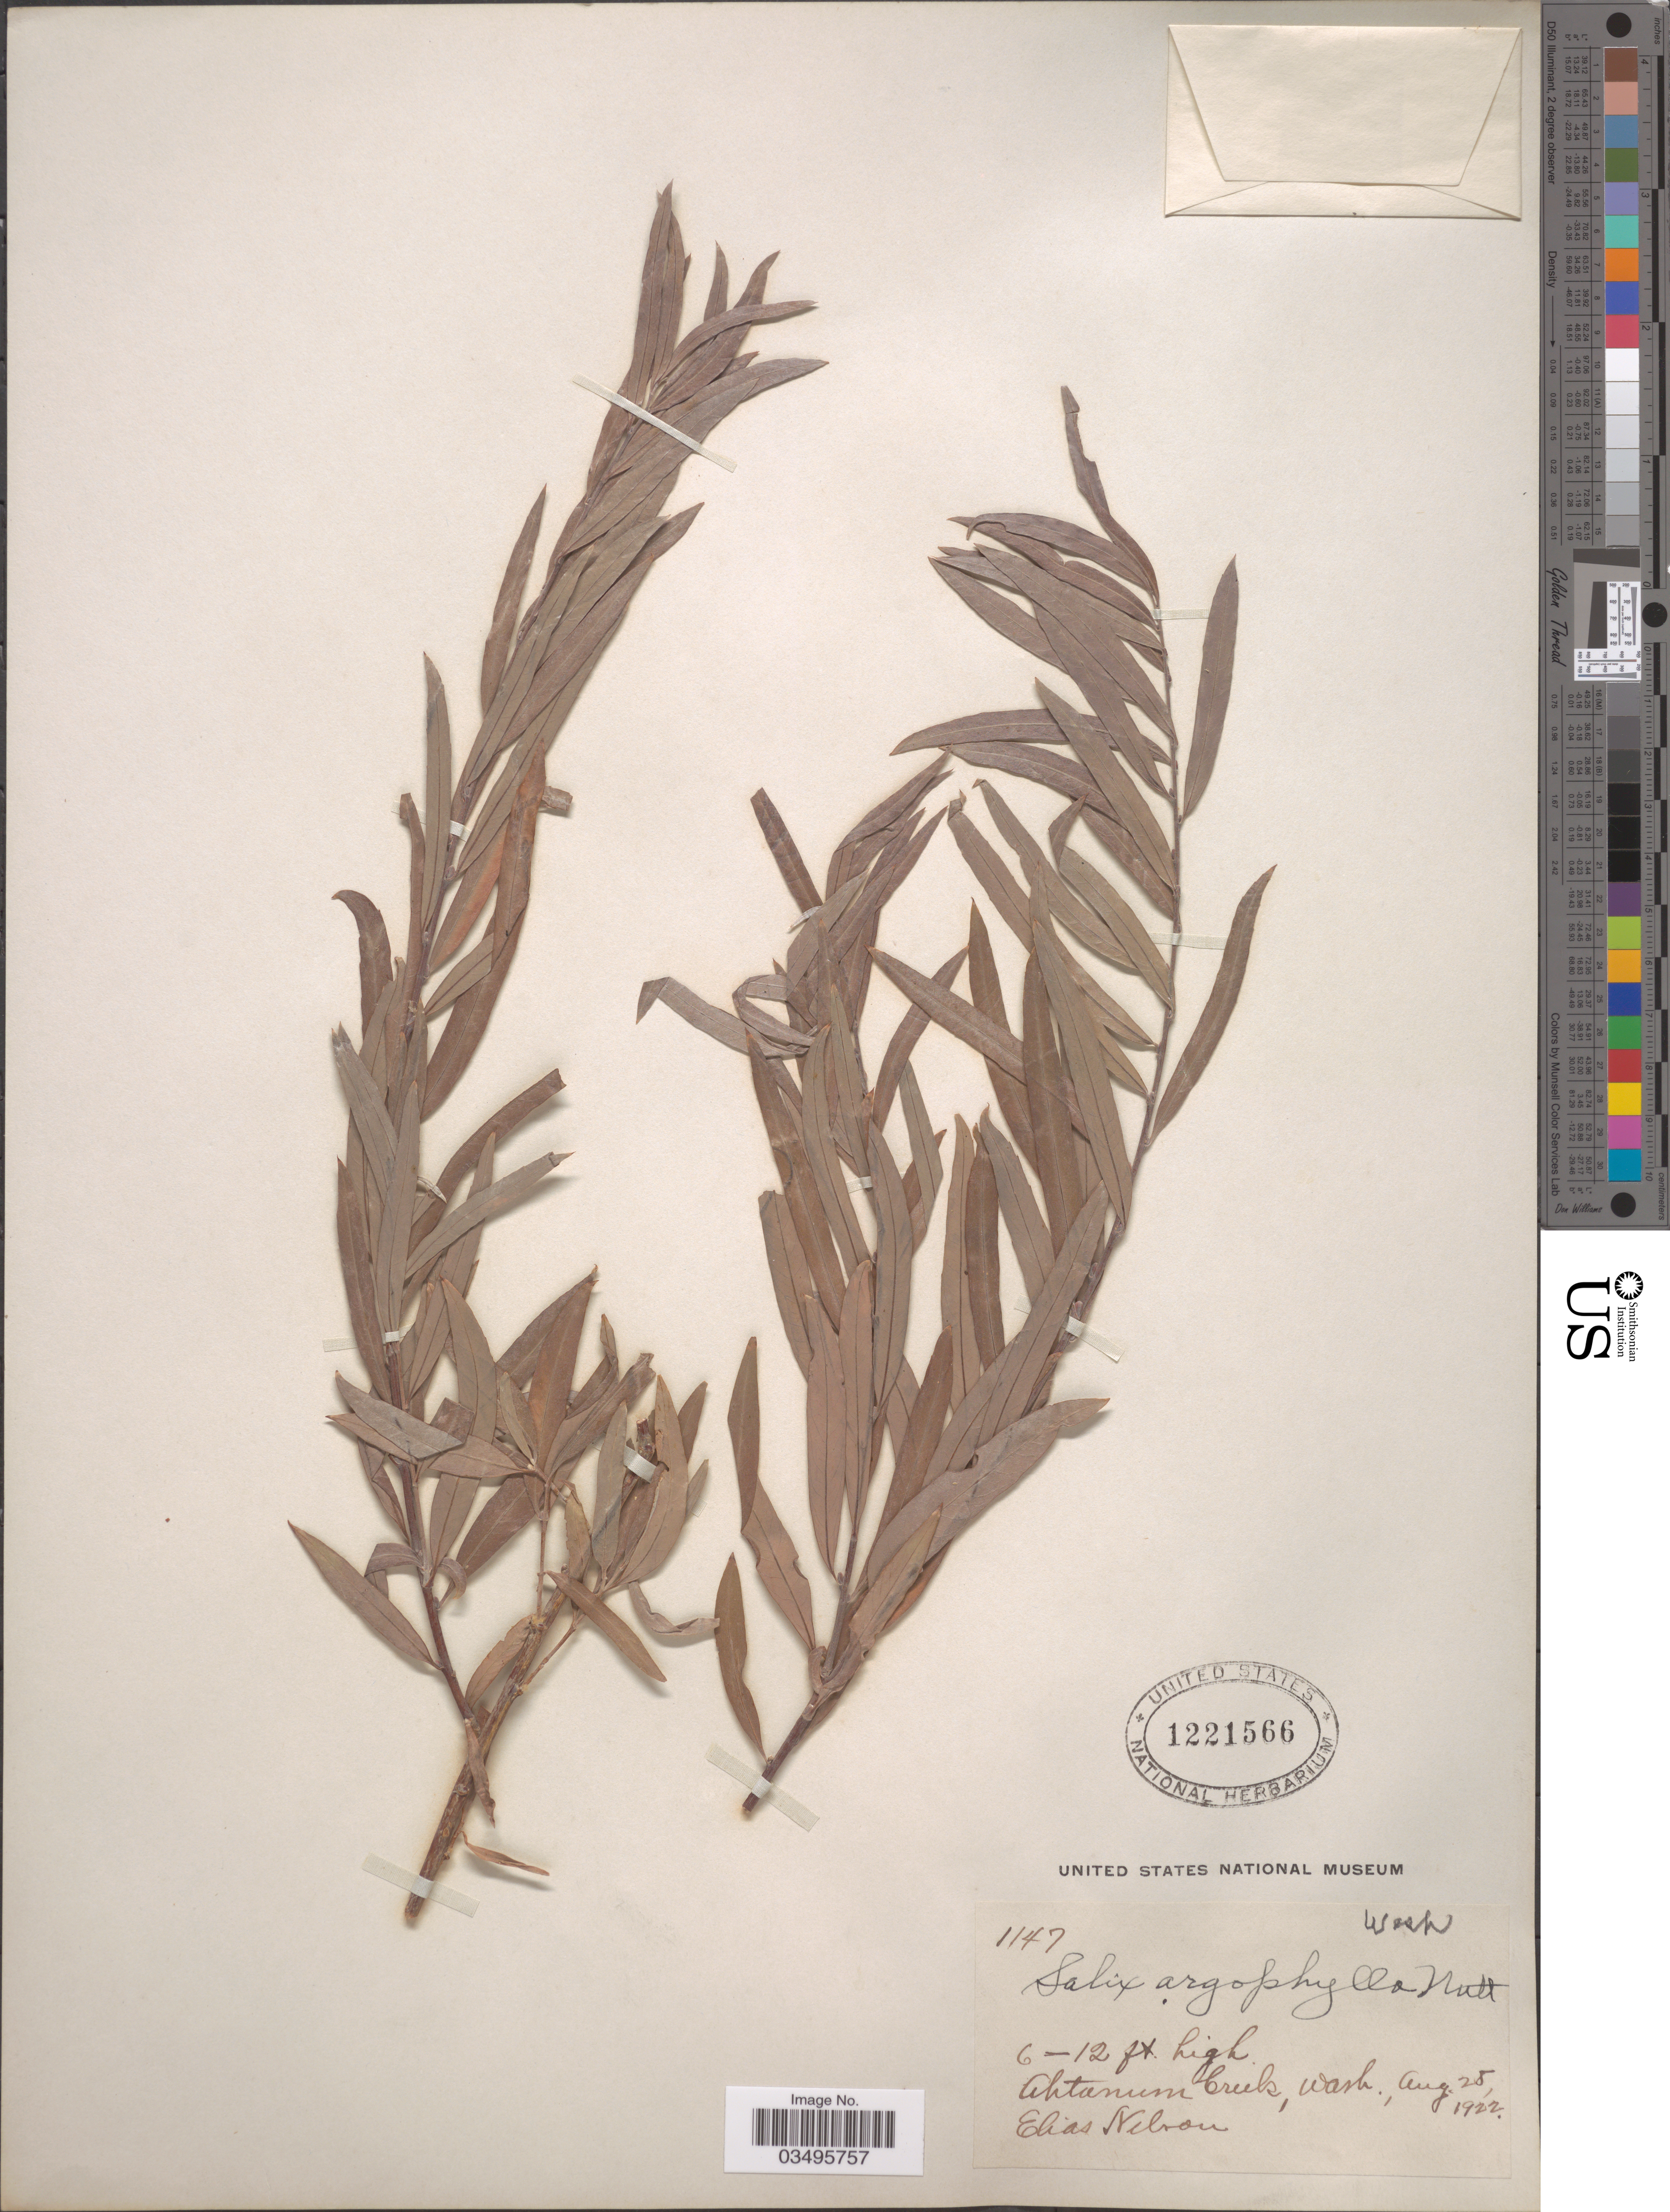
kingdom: Plantae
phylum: Tracheophyta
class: Magnoliopsida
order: Malpighiales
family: Salicaceae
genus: Salix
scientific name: Salix argophylla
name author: Nutt.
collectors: E. Nelson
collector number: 1147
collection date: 1922-08-25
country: United States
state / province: Washington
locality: Ahtanum Creek.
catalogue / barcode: US 1221566